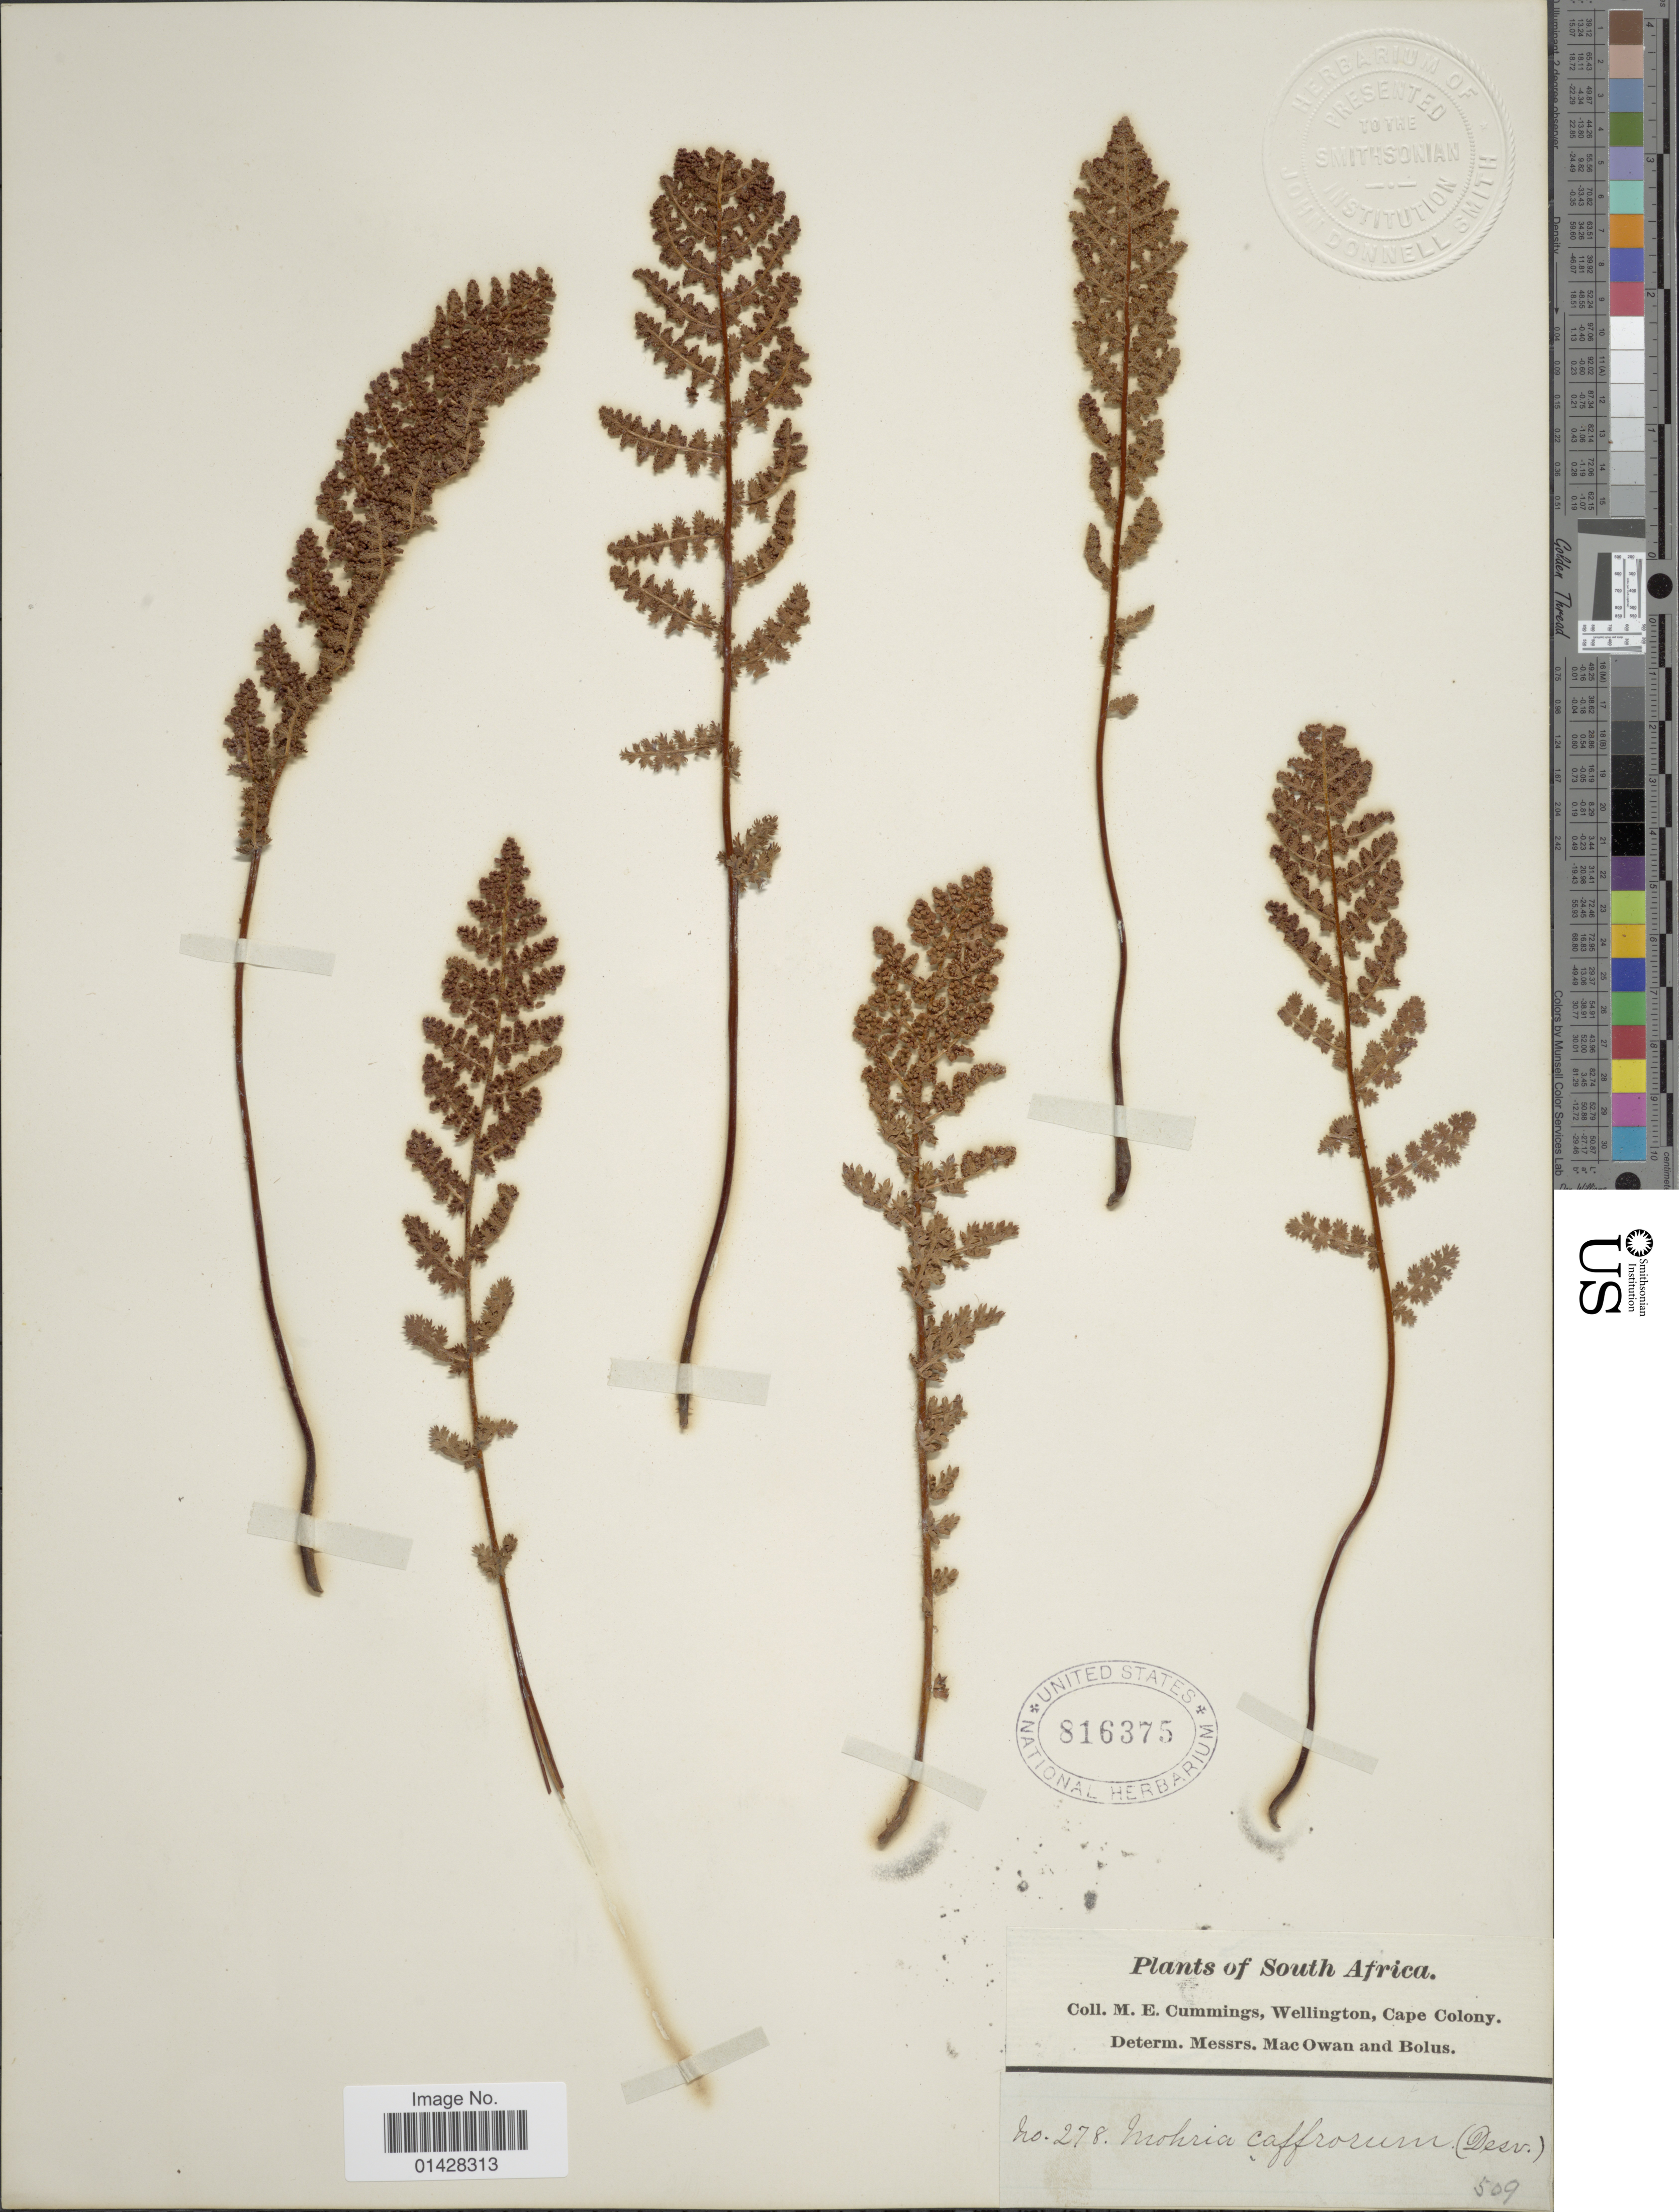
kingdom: Plantae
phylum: Tracheophyta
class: Polypodiopsida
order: Schizaeales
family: Anemiaceae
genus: Anemia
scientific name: Anemia cafforum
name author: (L.) Christenh.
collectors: M. E. Cummings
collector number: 278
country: New Zealand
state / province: Wellington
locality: Cape Colony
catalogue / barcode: US 816375